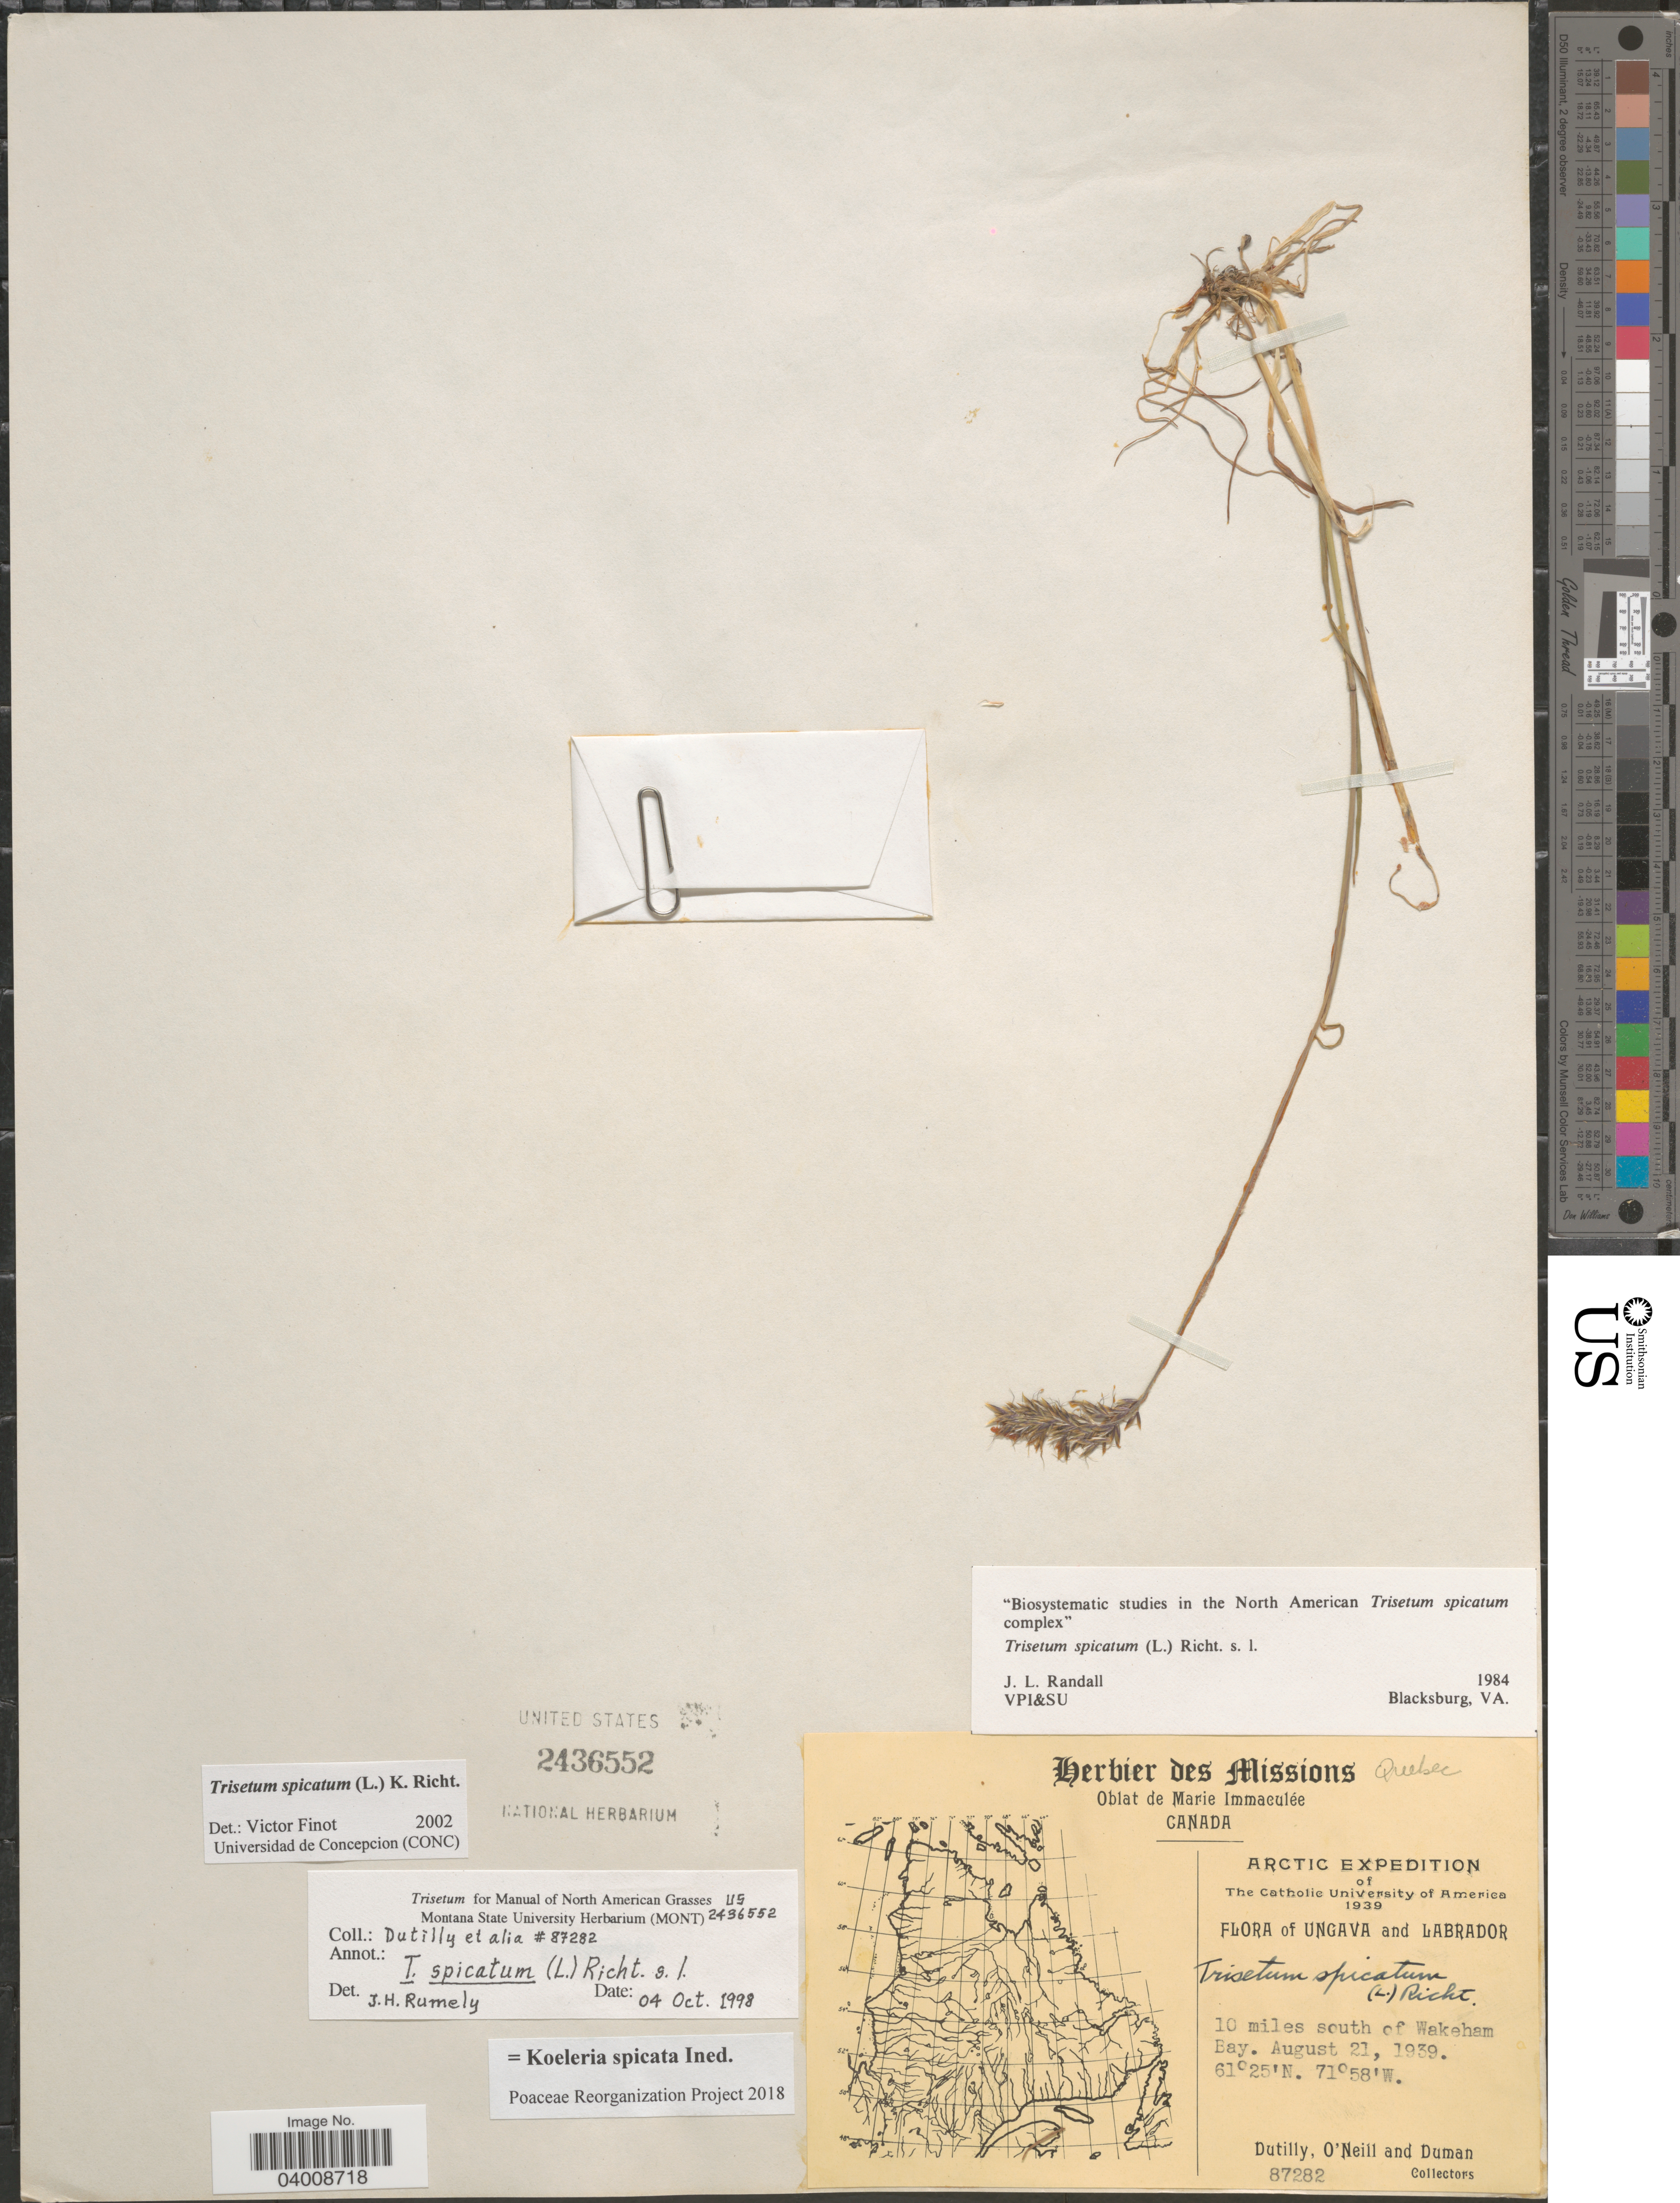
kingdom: Plantae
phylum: Tracheophyta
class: Liliopsida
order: Poales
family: Poaceae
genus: Koeleria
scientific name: Koeleria spicata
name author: (L.) Barberá et al.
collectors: -. Dutilly, -. O'Neill & -. Duman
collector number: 87282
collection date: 1939-08-21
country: Canada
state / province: Quebec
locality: Quebec. Ungava and Labrador. 10 miles south of Wakeham Bay.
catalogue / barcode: US 2436552